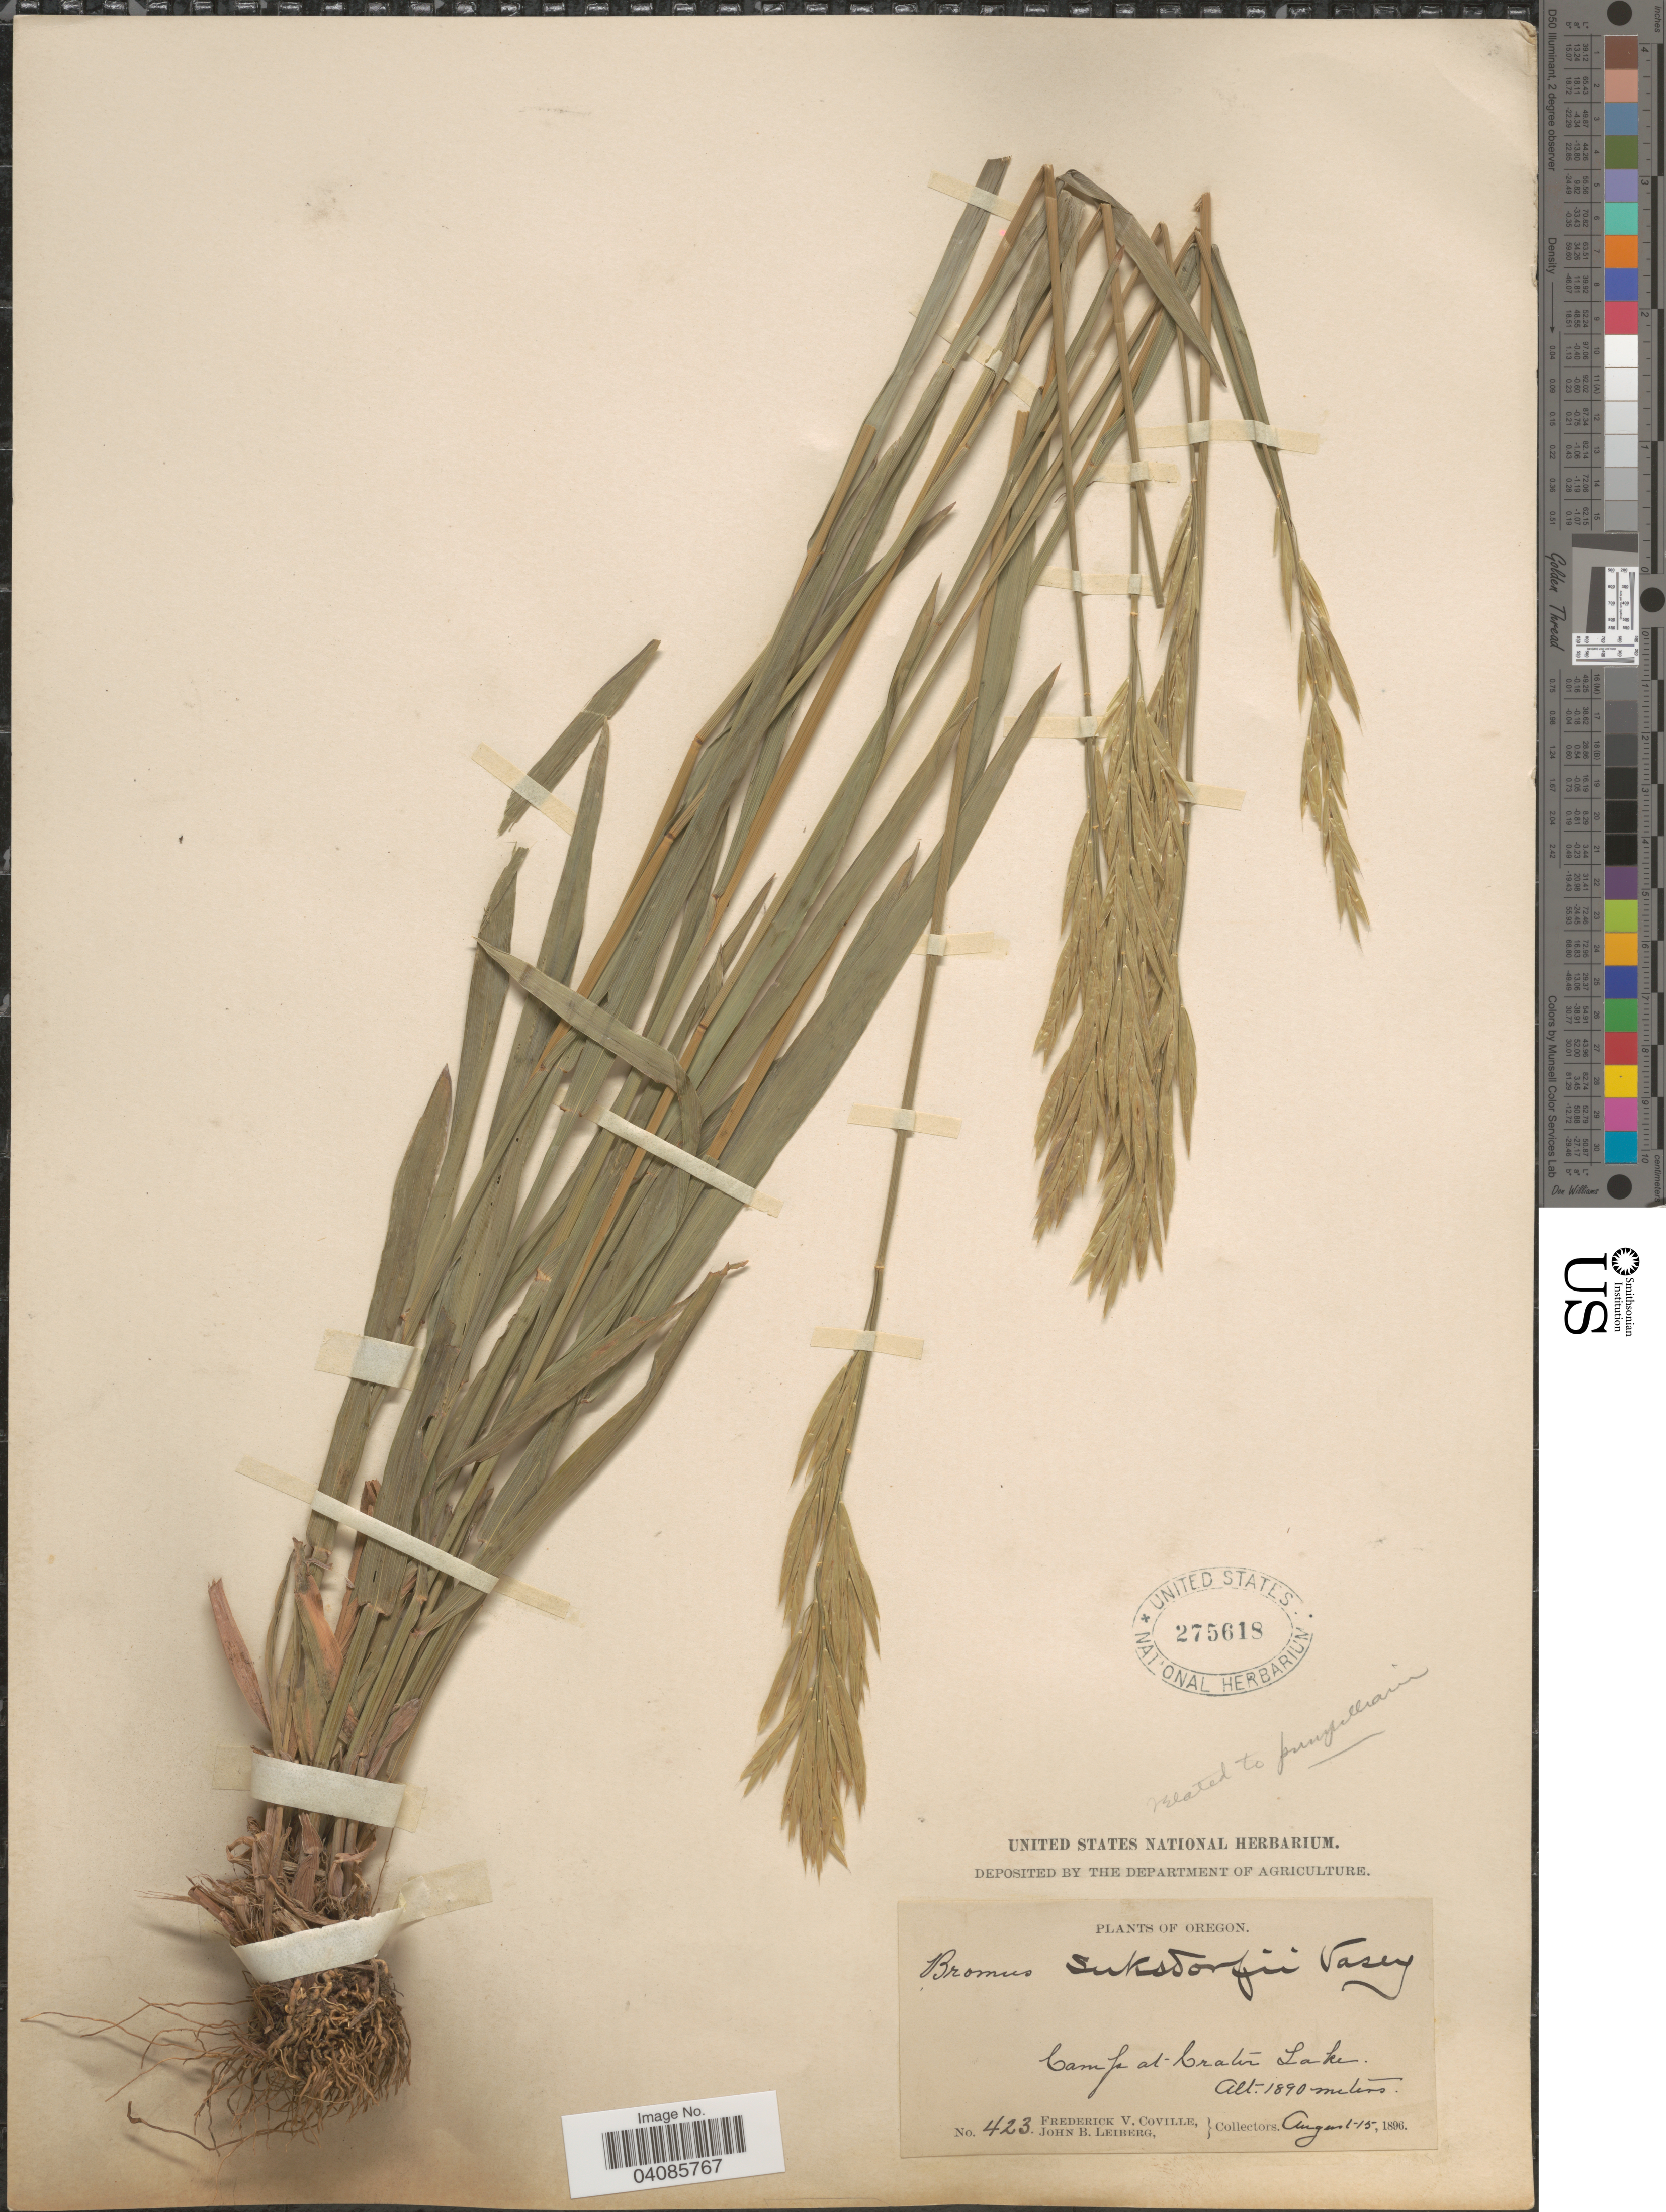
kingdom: Plantae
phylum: Tracheophyta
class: Liliopsida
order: Poales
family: Poaceae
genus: Bromus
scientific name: Bromus suksdorfii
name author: Vasey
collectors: F. V. Coville & J. B. Leiberg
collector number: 423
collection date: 1896-08-15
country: United States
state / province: Oregon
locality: Camp at Crater Lake.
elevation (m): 1890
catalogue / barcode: US 275618